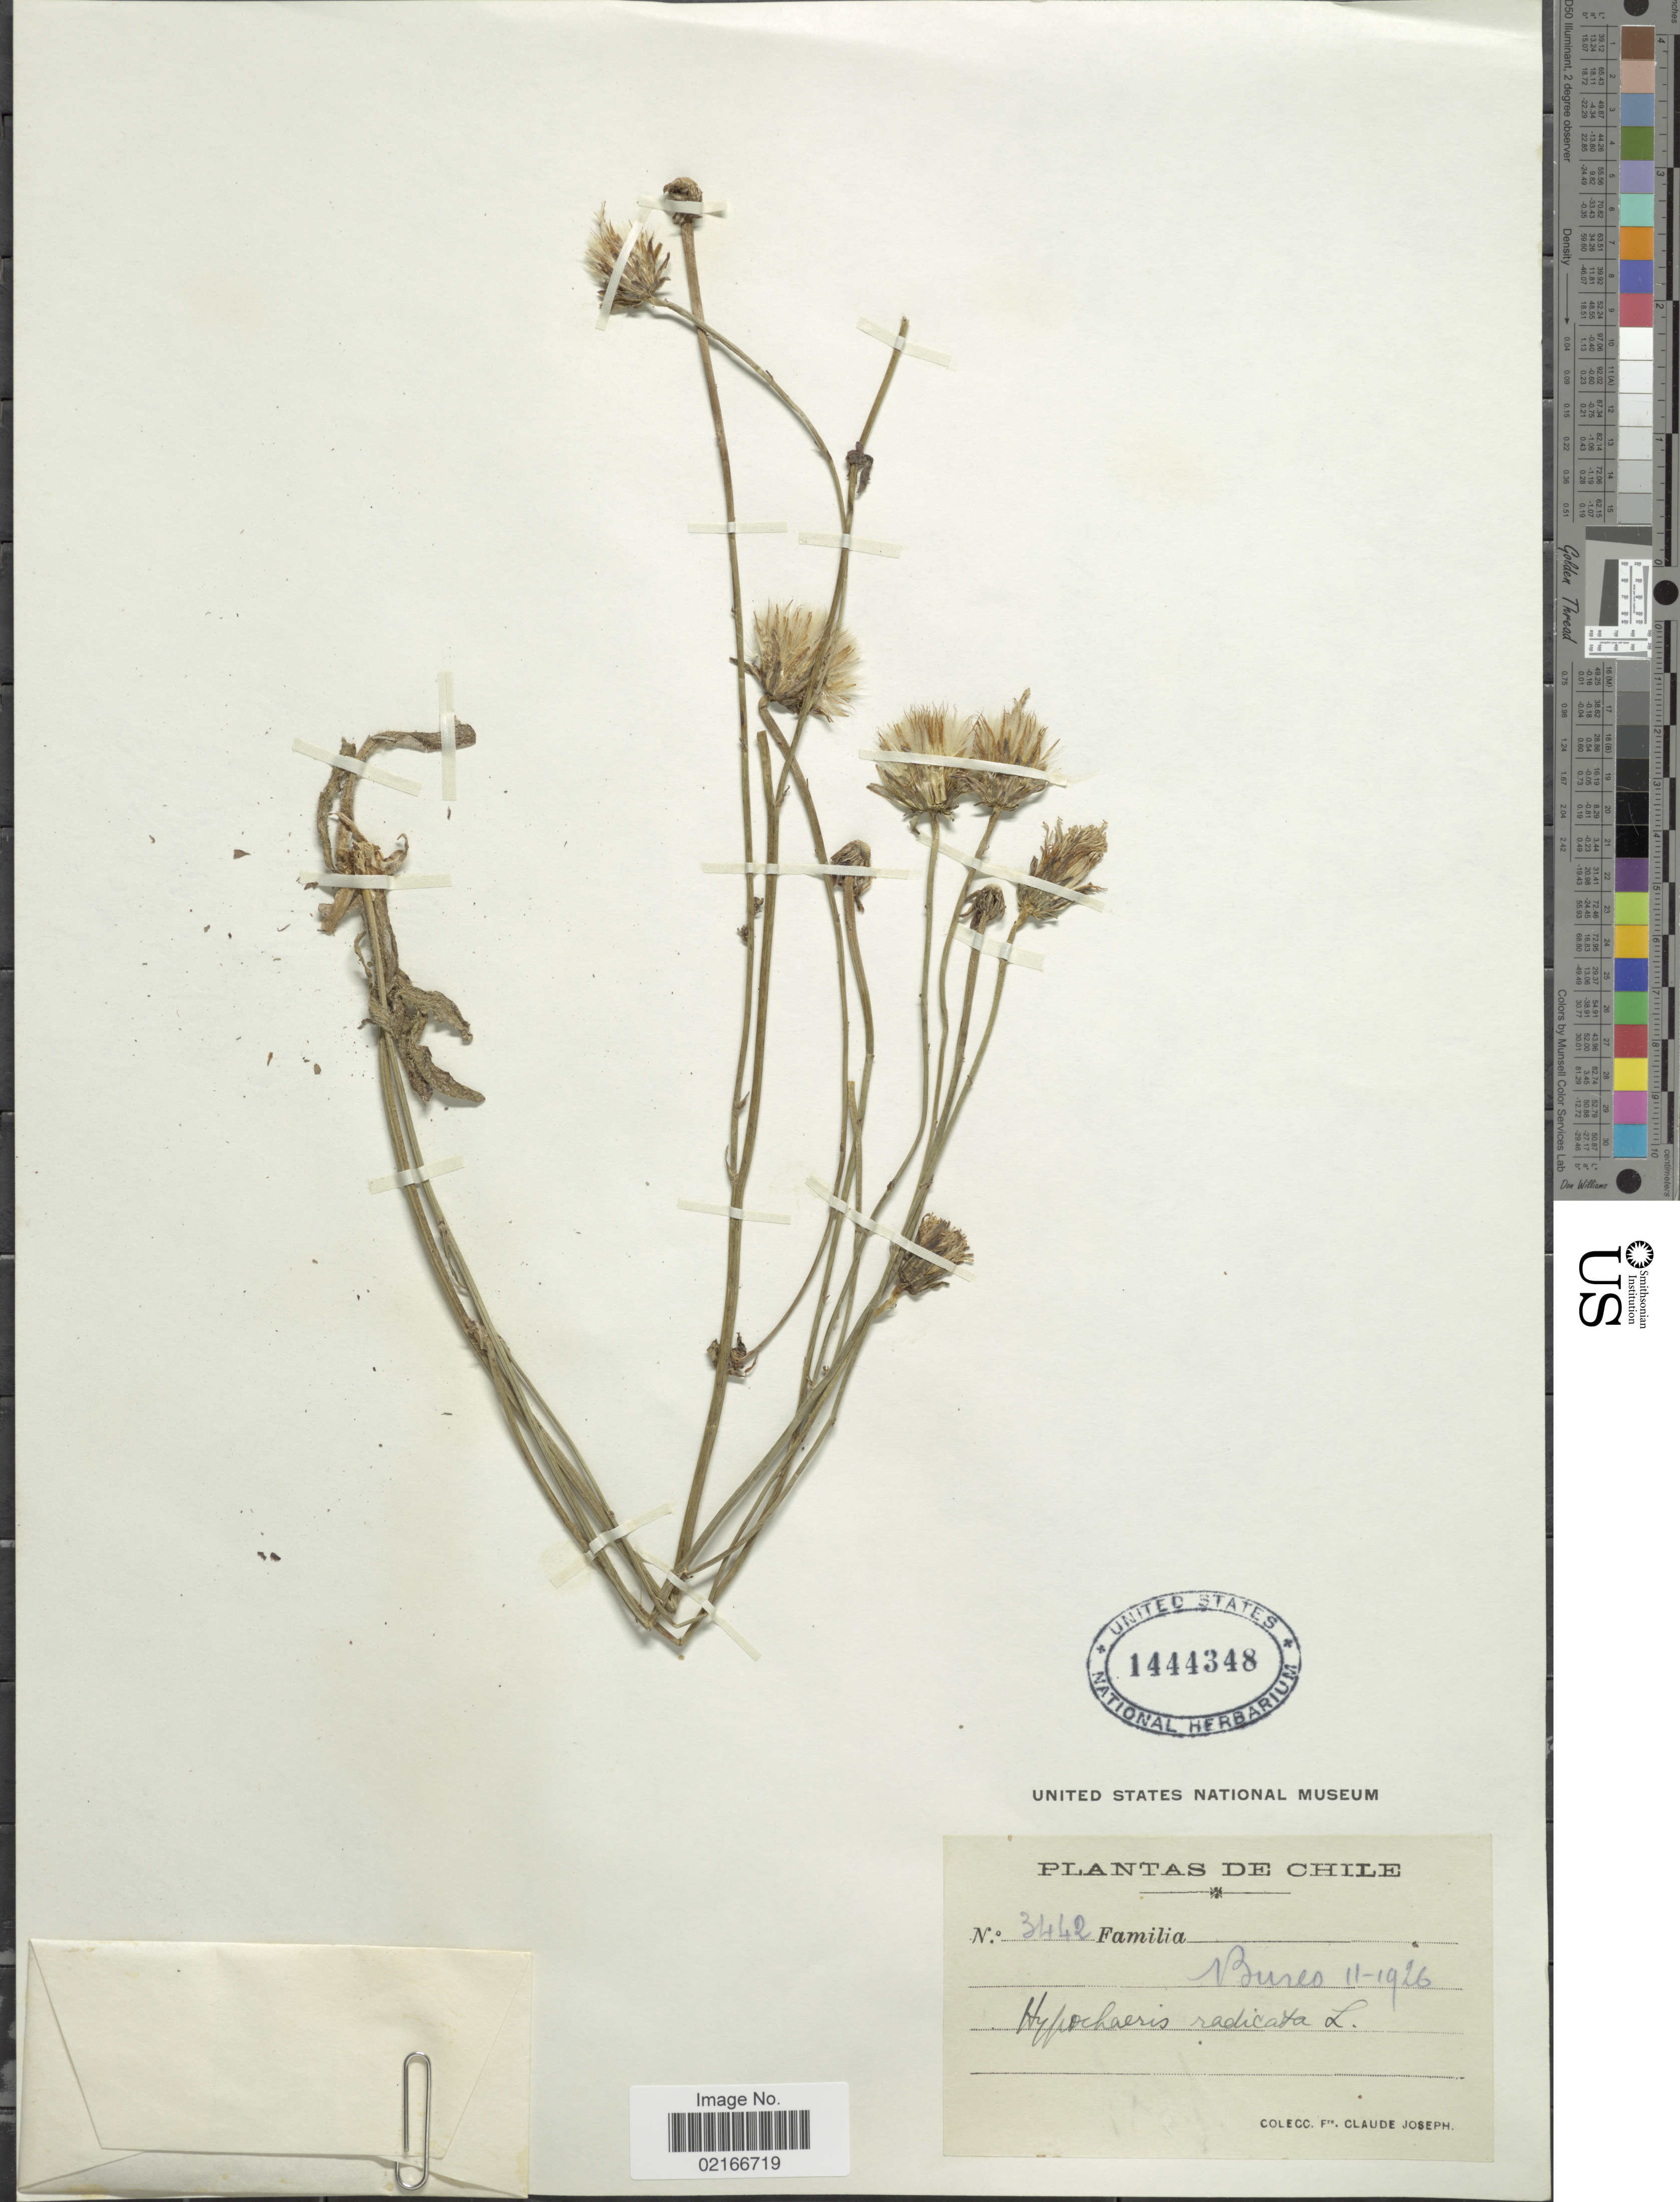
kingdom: Plantae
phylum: Tracheophyta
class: Magnoliopsida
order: Asterales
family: Asteraceae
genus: Hypochaeris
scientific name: Hypochaeris radicata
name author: L.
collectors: Bro. Claude-Joseph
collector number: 3442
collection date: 1926-11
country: Chile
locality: Bureo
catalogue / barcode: US 1444348